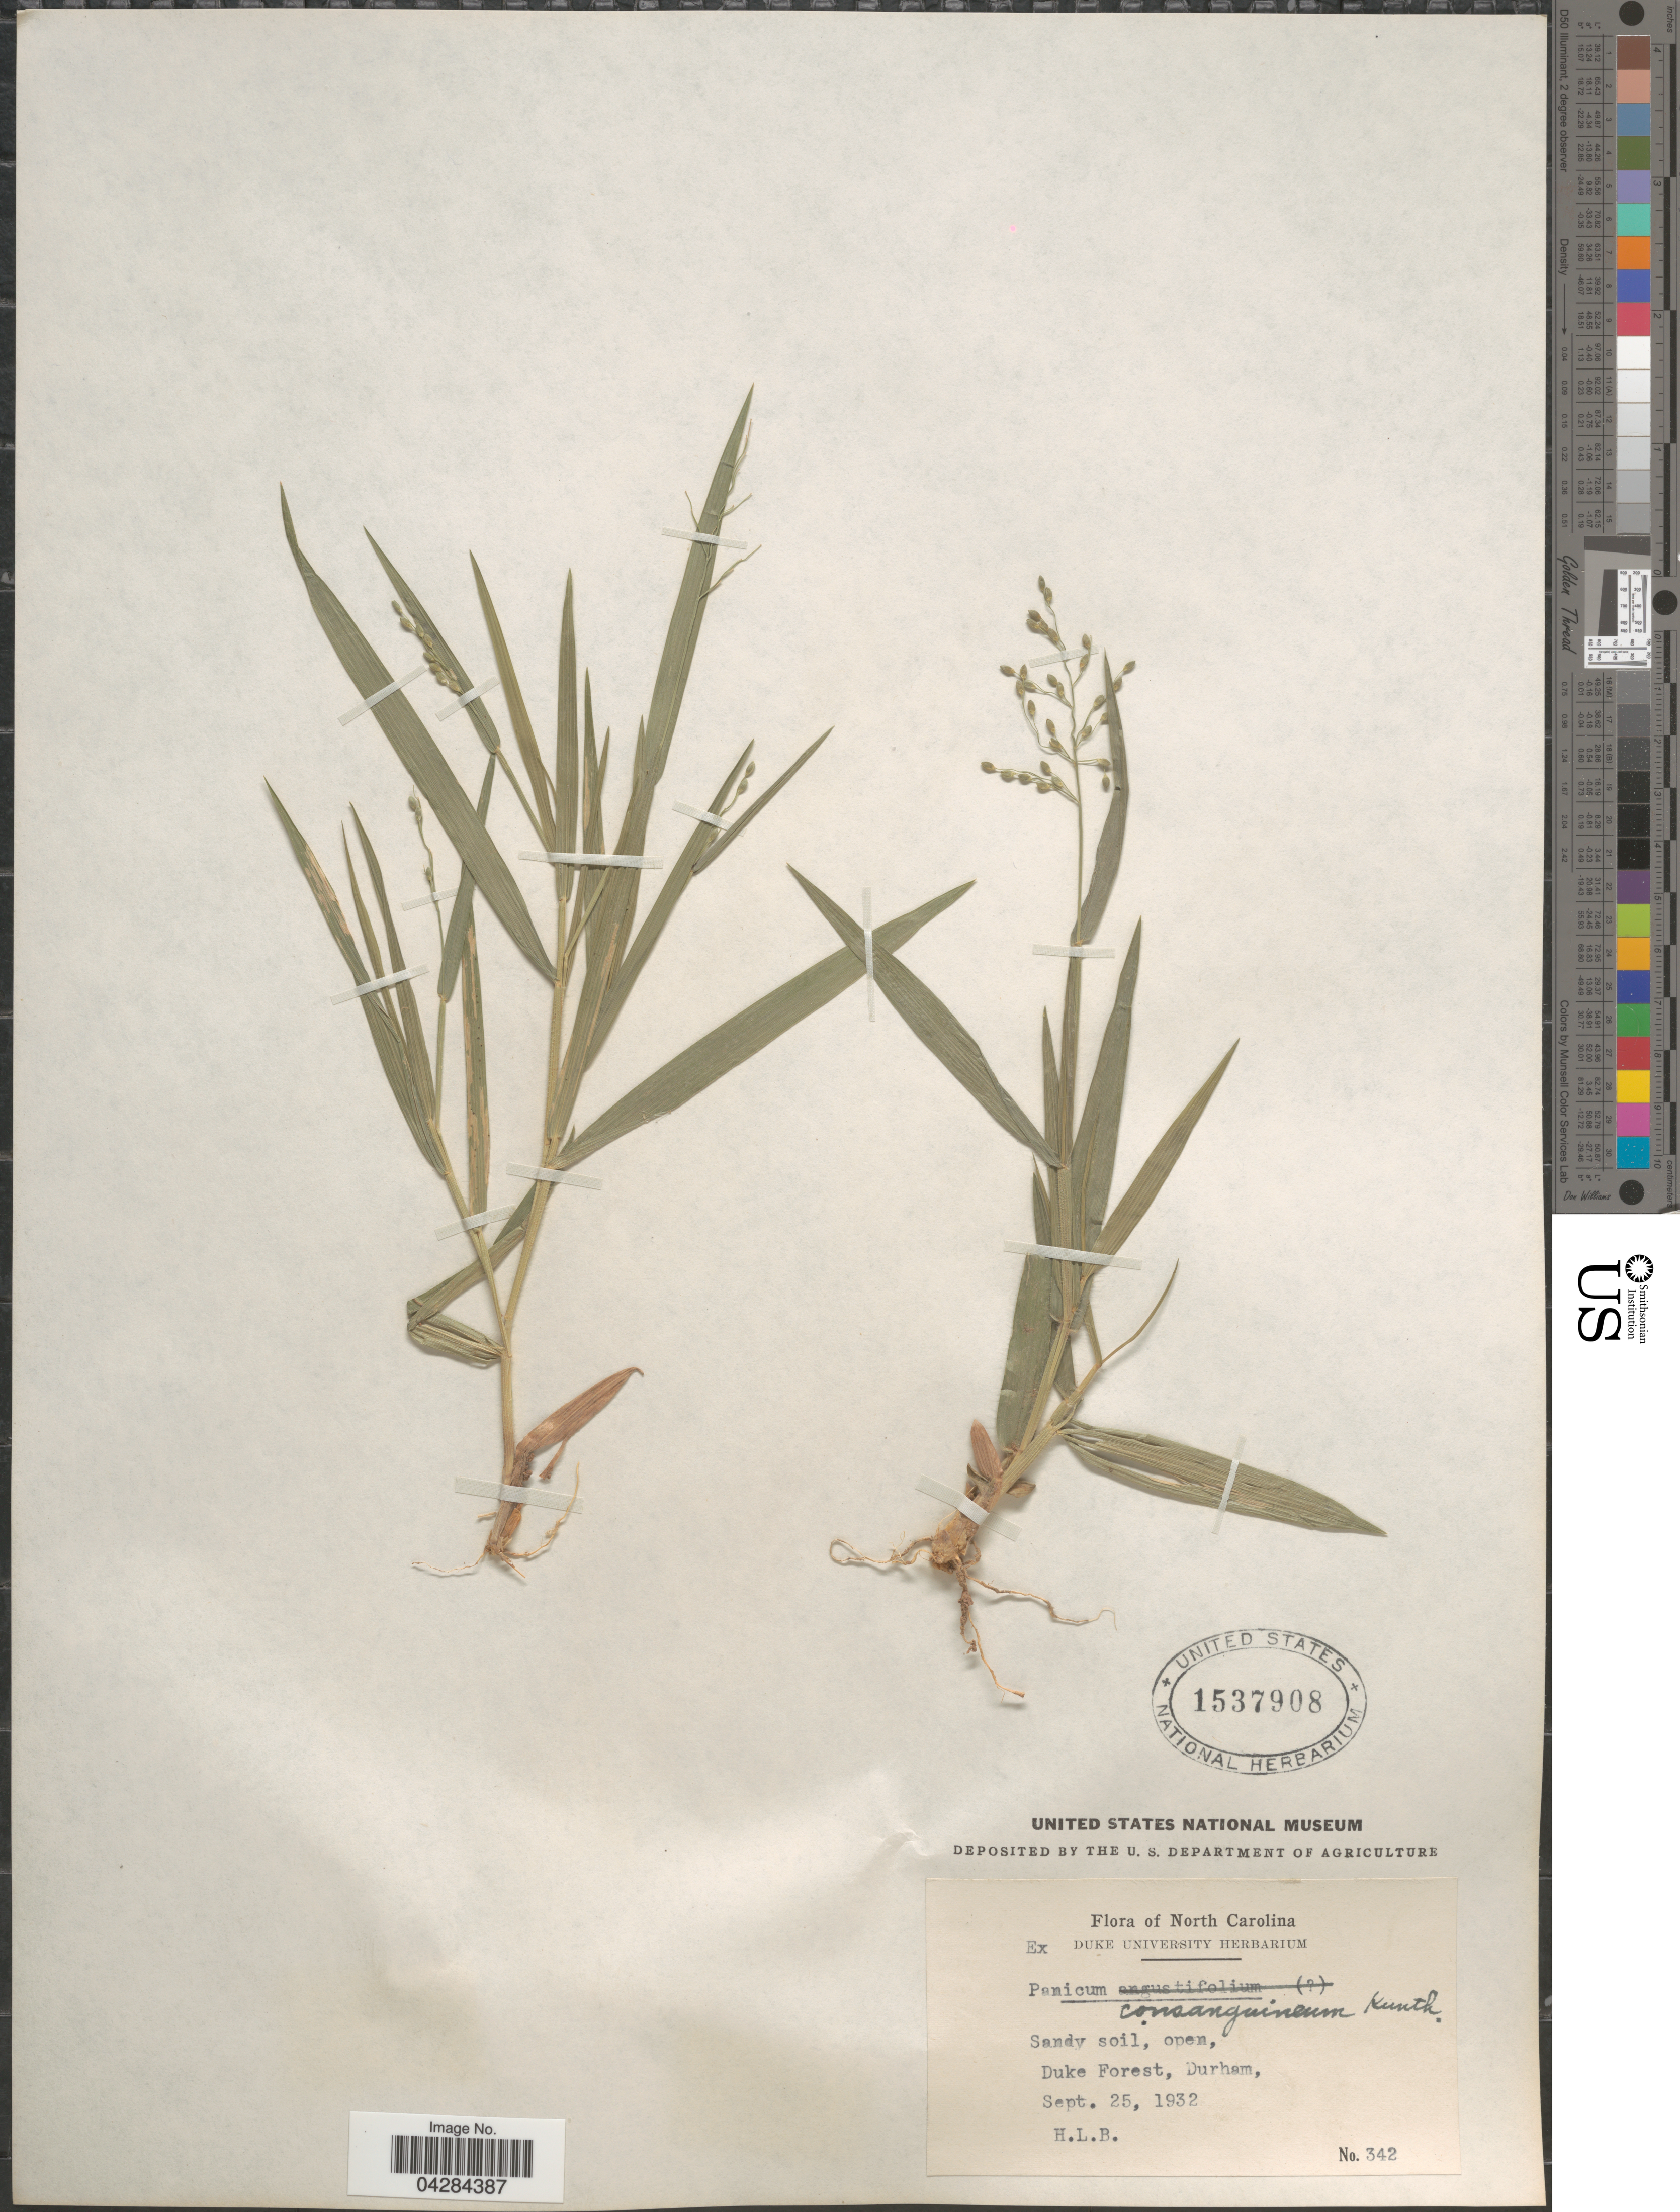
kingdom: Plantae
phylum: Tracheophyta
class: Liliopsida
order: Poales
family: Poaceae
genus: Dichanthelium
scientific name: Dichanthelium ovale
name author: (Elliott) Gould & C.A. Clark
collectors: H. L. B.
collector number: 342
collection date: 1932-09-25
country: United States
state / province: North Carolina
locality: Sandy soil, open, Duke Forest, Durham.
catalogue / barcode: US 1537908